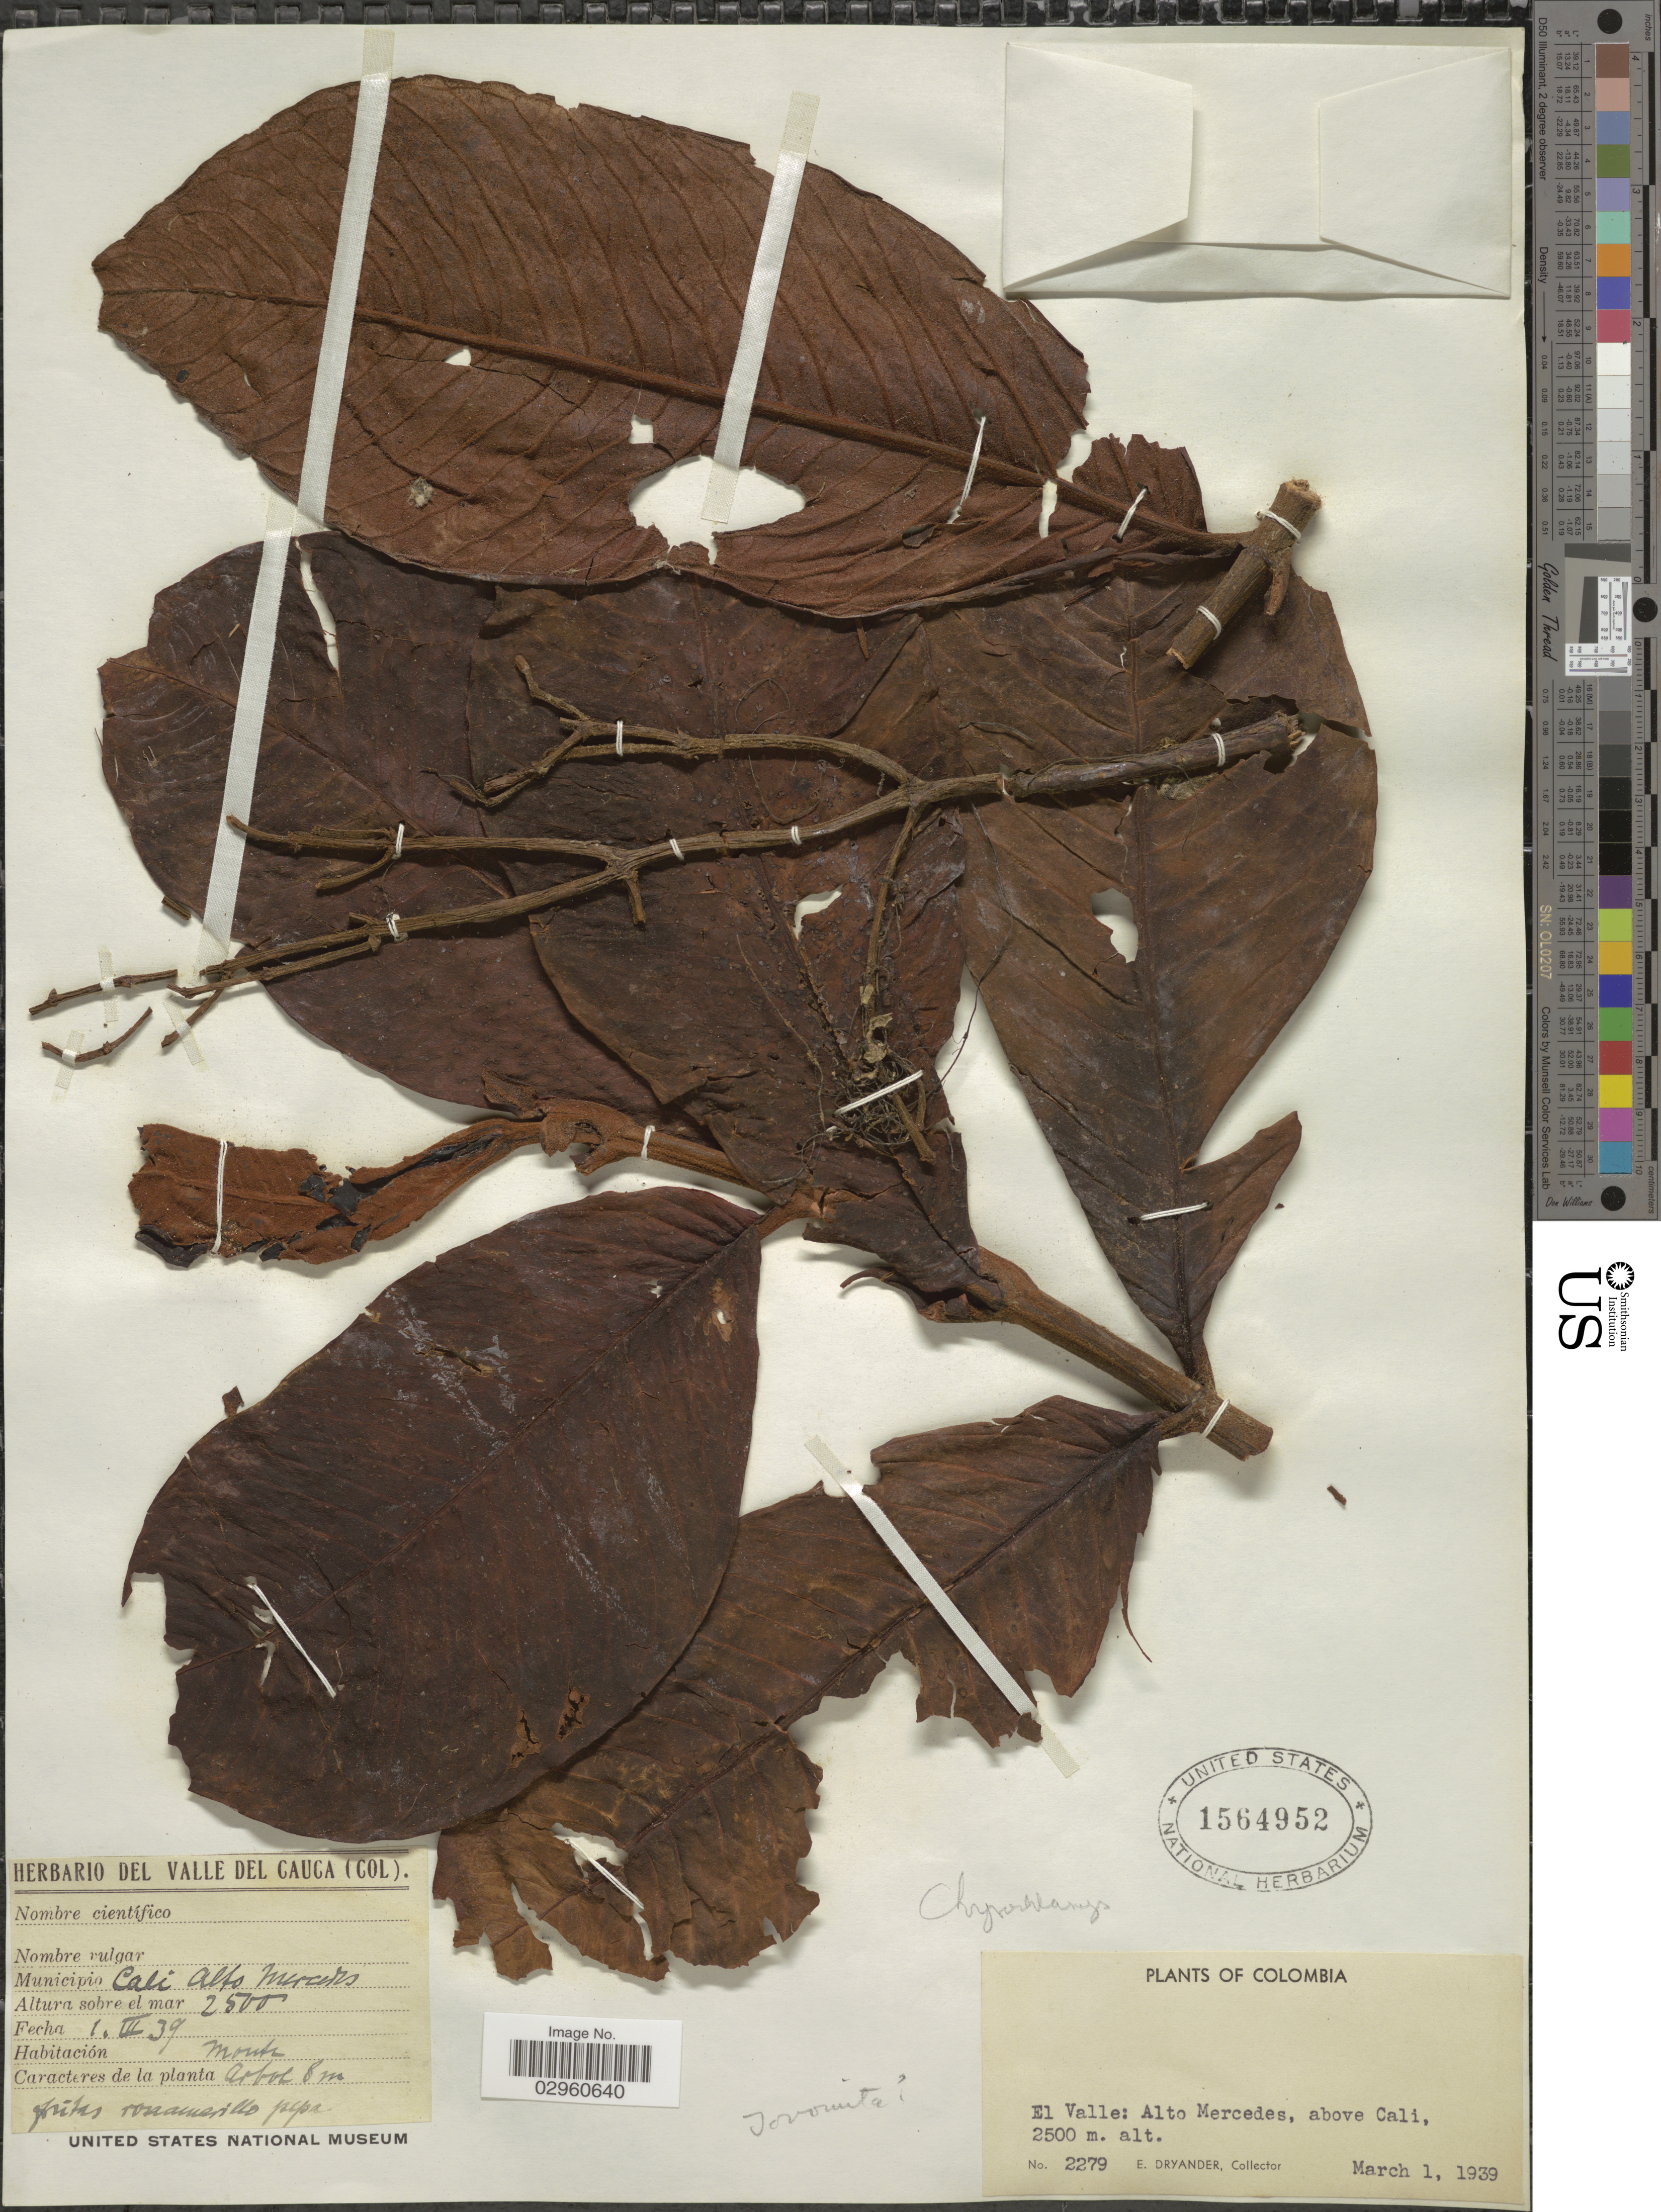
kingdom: Plantae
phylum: Tracheophyta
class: Magnoliopsida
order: Malpighiales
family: Clusiaceae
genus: Chrysochlamys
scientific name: Chrysochlamys myrcioides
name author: Planch. & Triana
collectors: E. Dryander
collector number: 2279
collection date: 1939-03-01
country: Colombia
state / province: Valle del Cauca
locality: El Valle: Alto Mercedes, above Cali.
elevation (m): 2500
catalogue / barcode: US 1564952